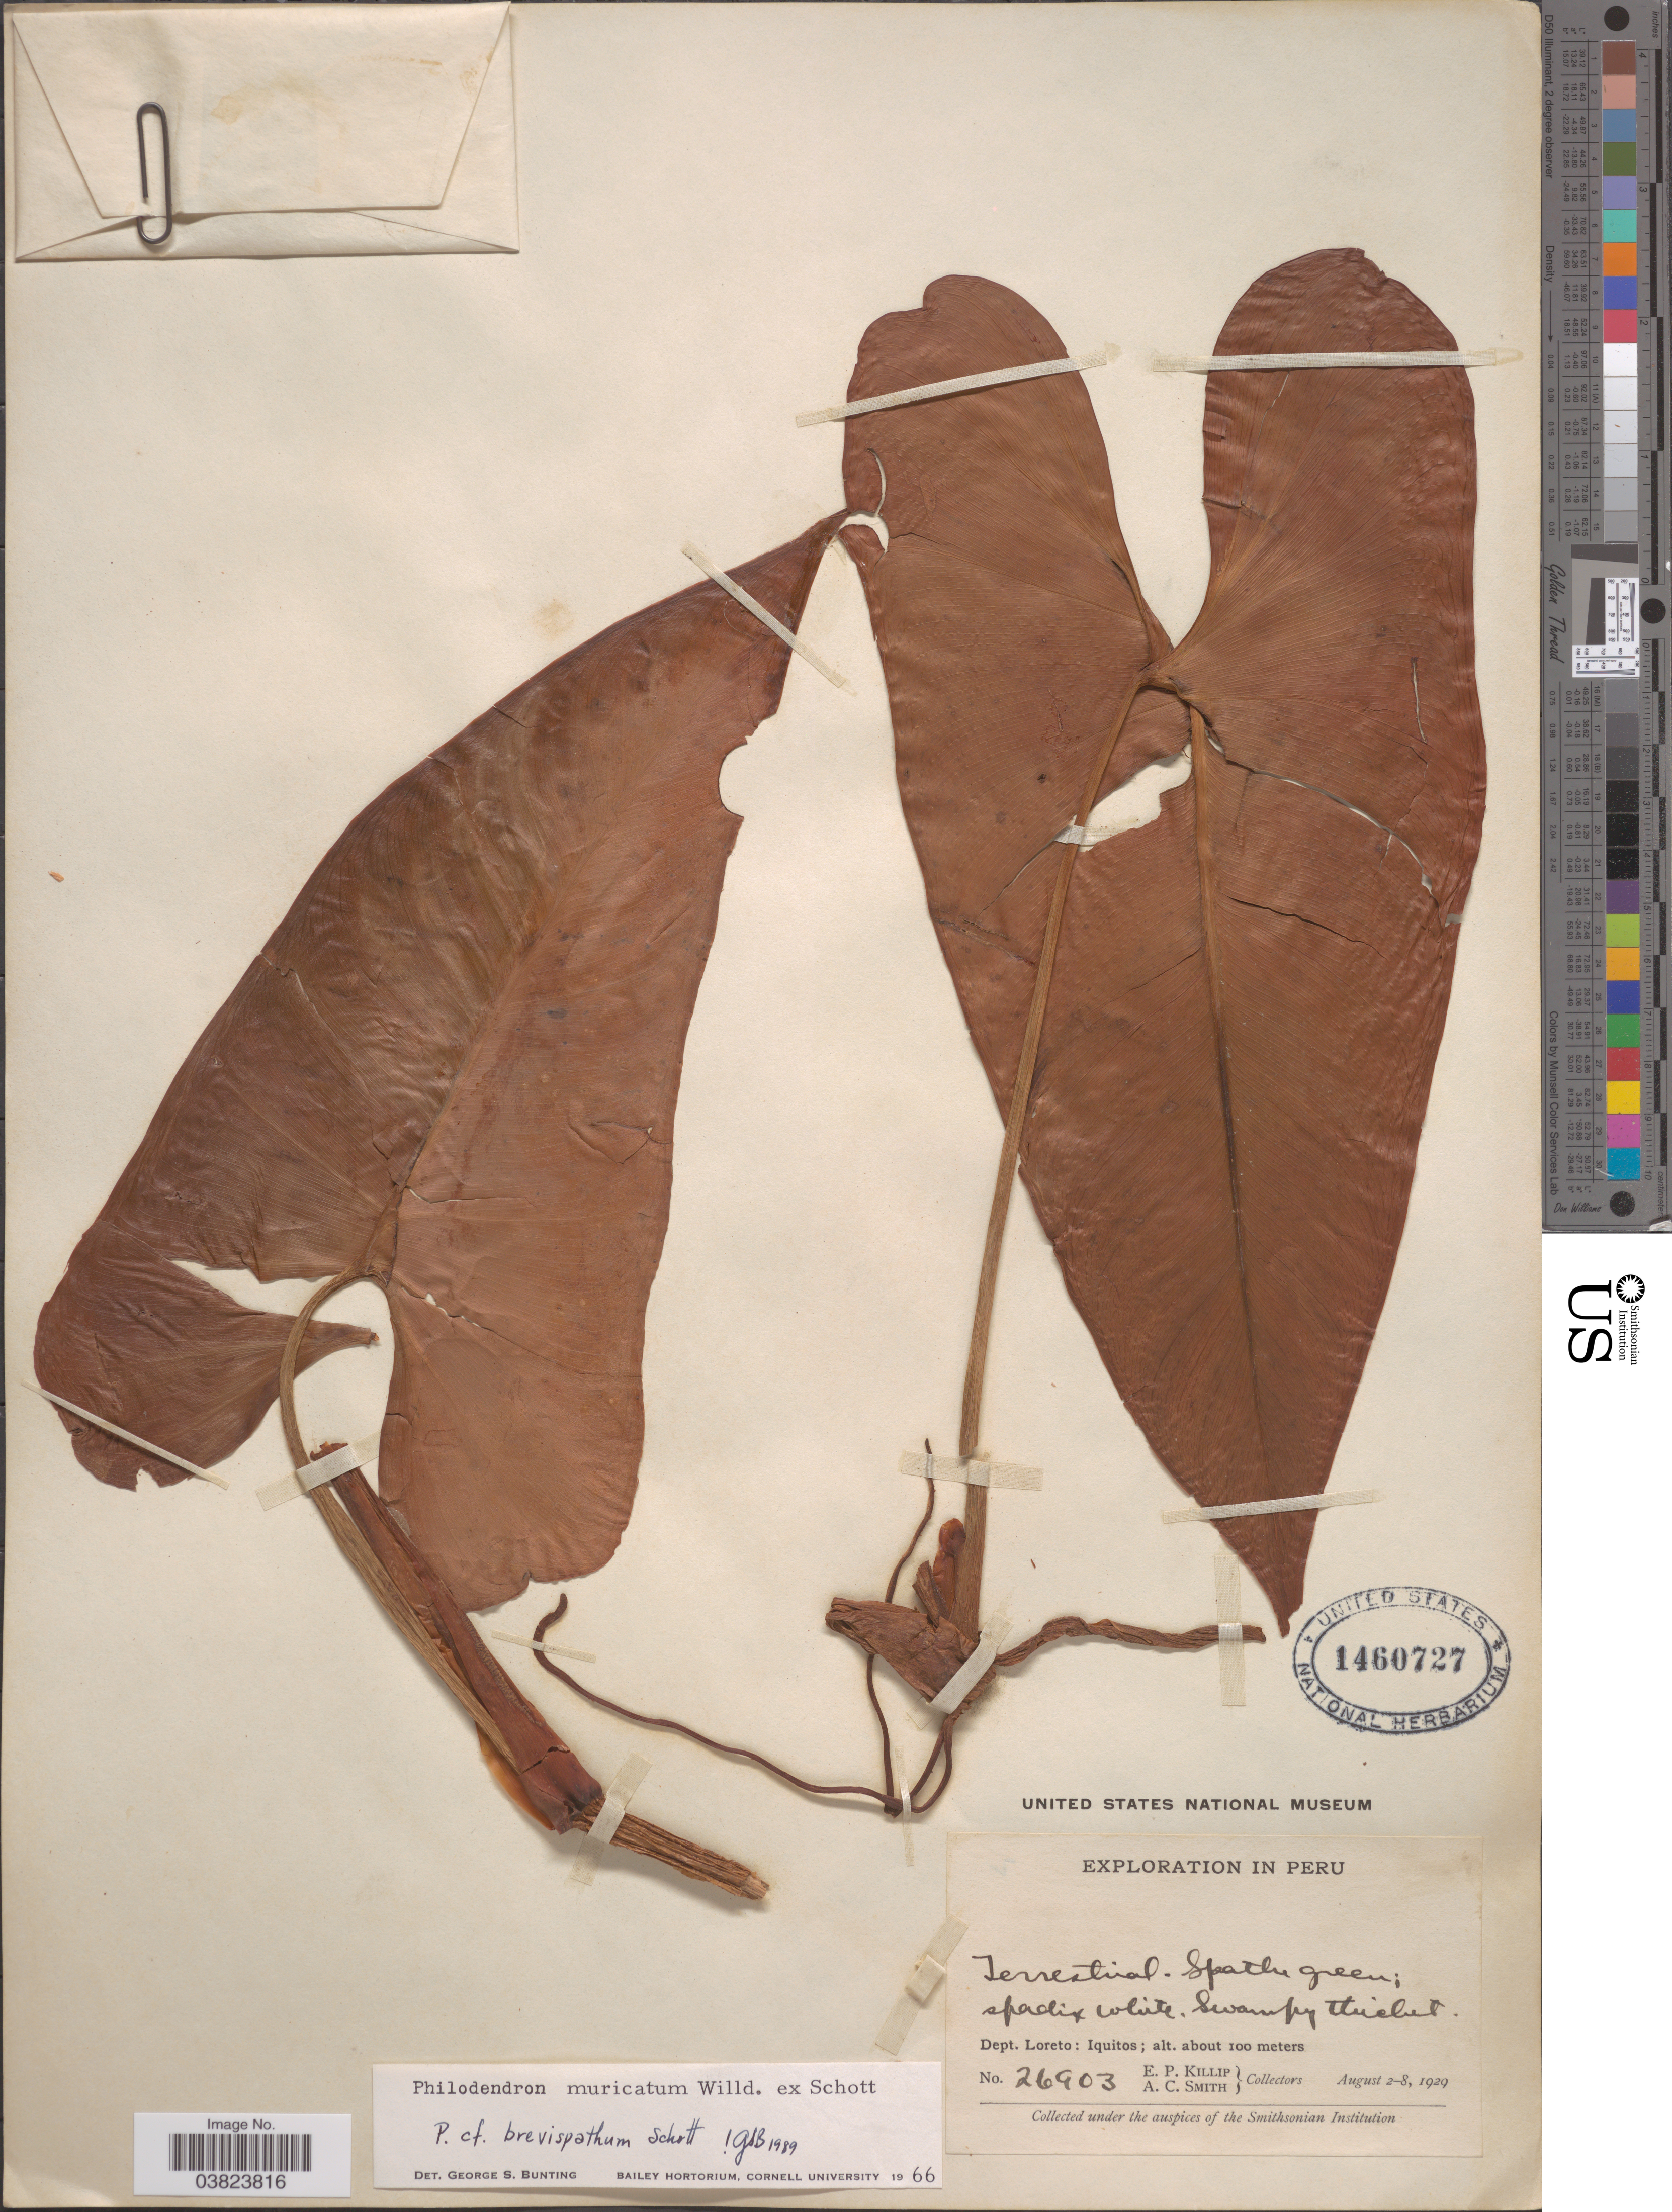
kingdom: Plantae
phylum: Tracheophyta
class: Liliopsida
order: Alismatales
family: Araceae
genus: Philodendron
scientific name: Philodendron brevispathum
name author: Schott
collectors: E. P. Killip & A. C. Smith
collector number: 26903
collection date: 1929-08-02/1929-08-08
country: Peru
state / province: Loreto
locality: Dept. Loreto: Iquitos.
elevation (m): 100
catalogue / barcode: US 1460727